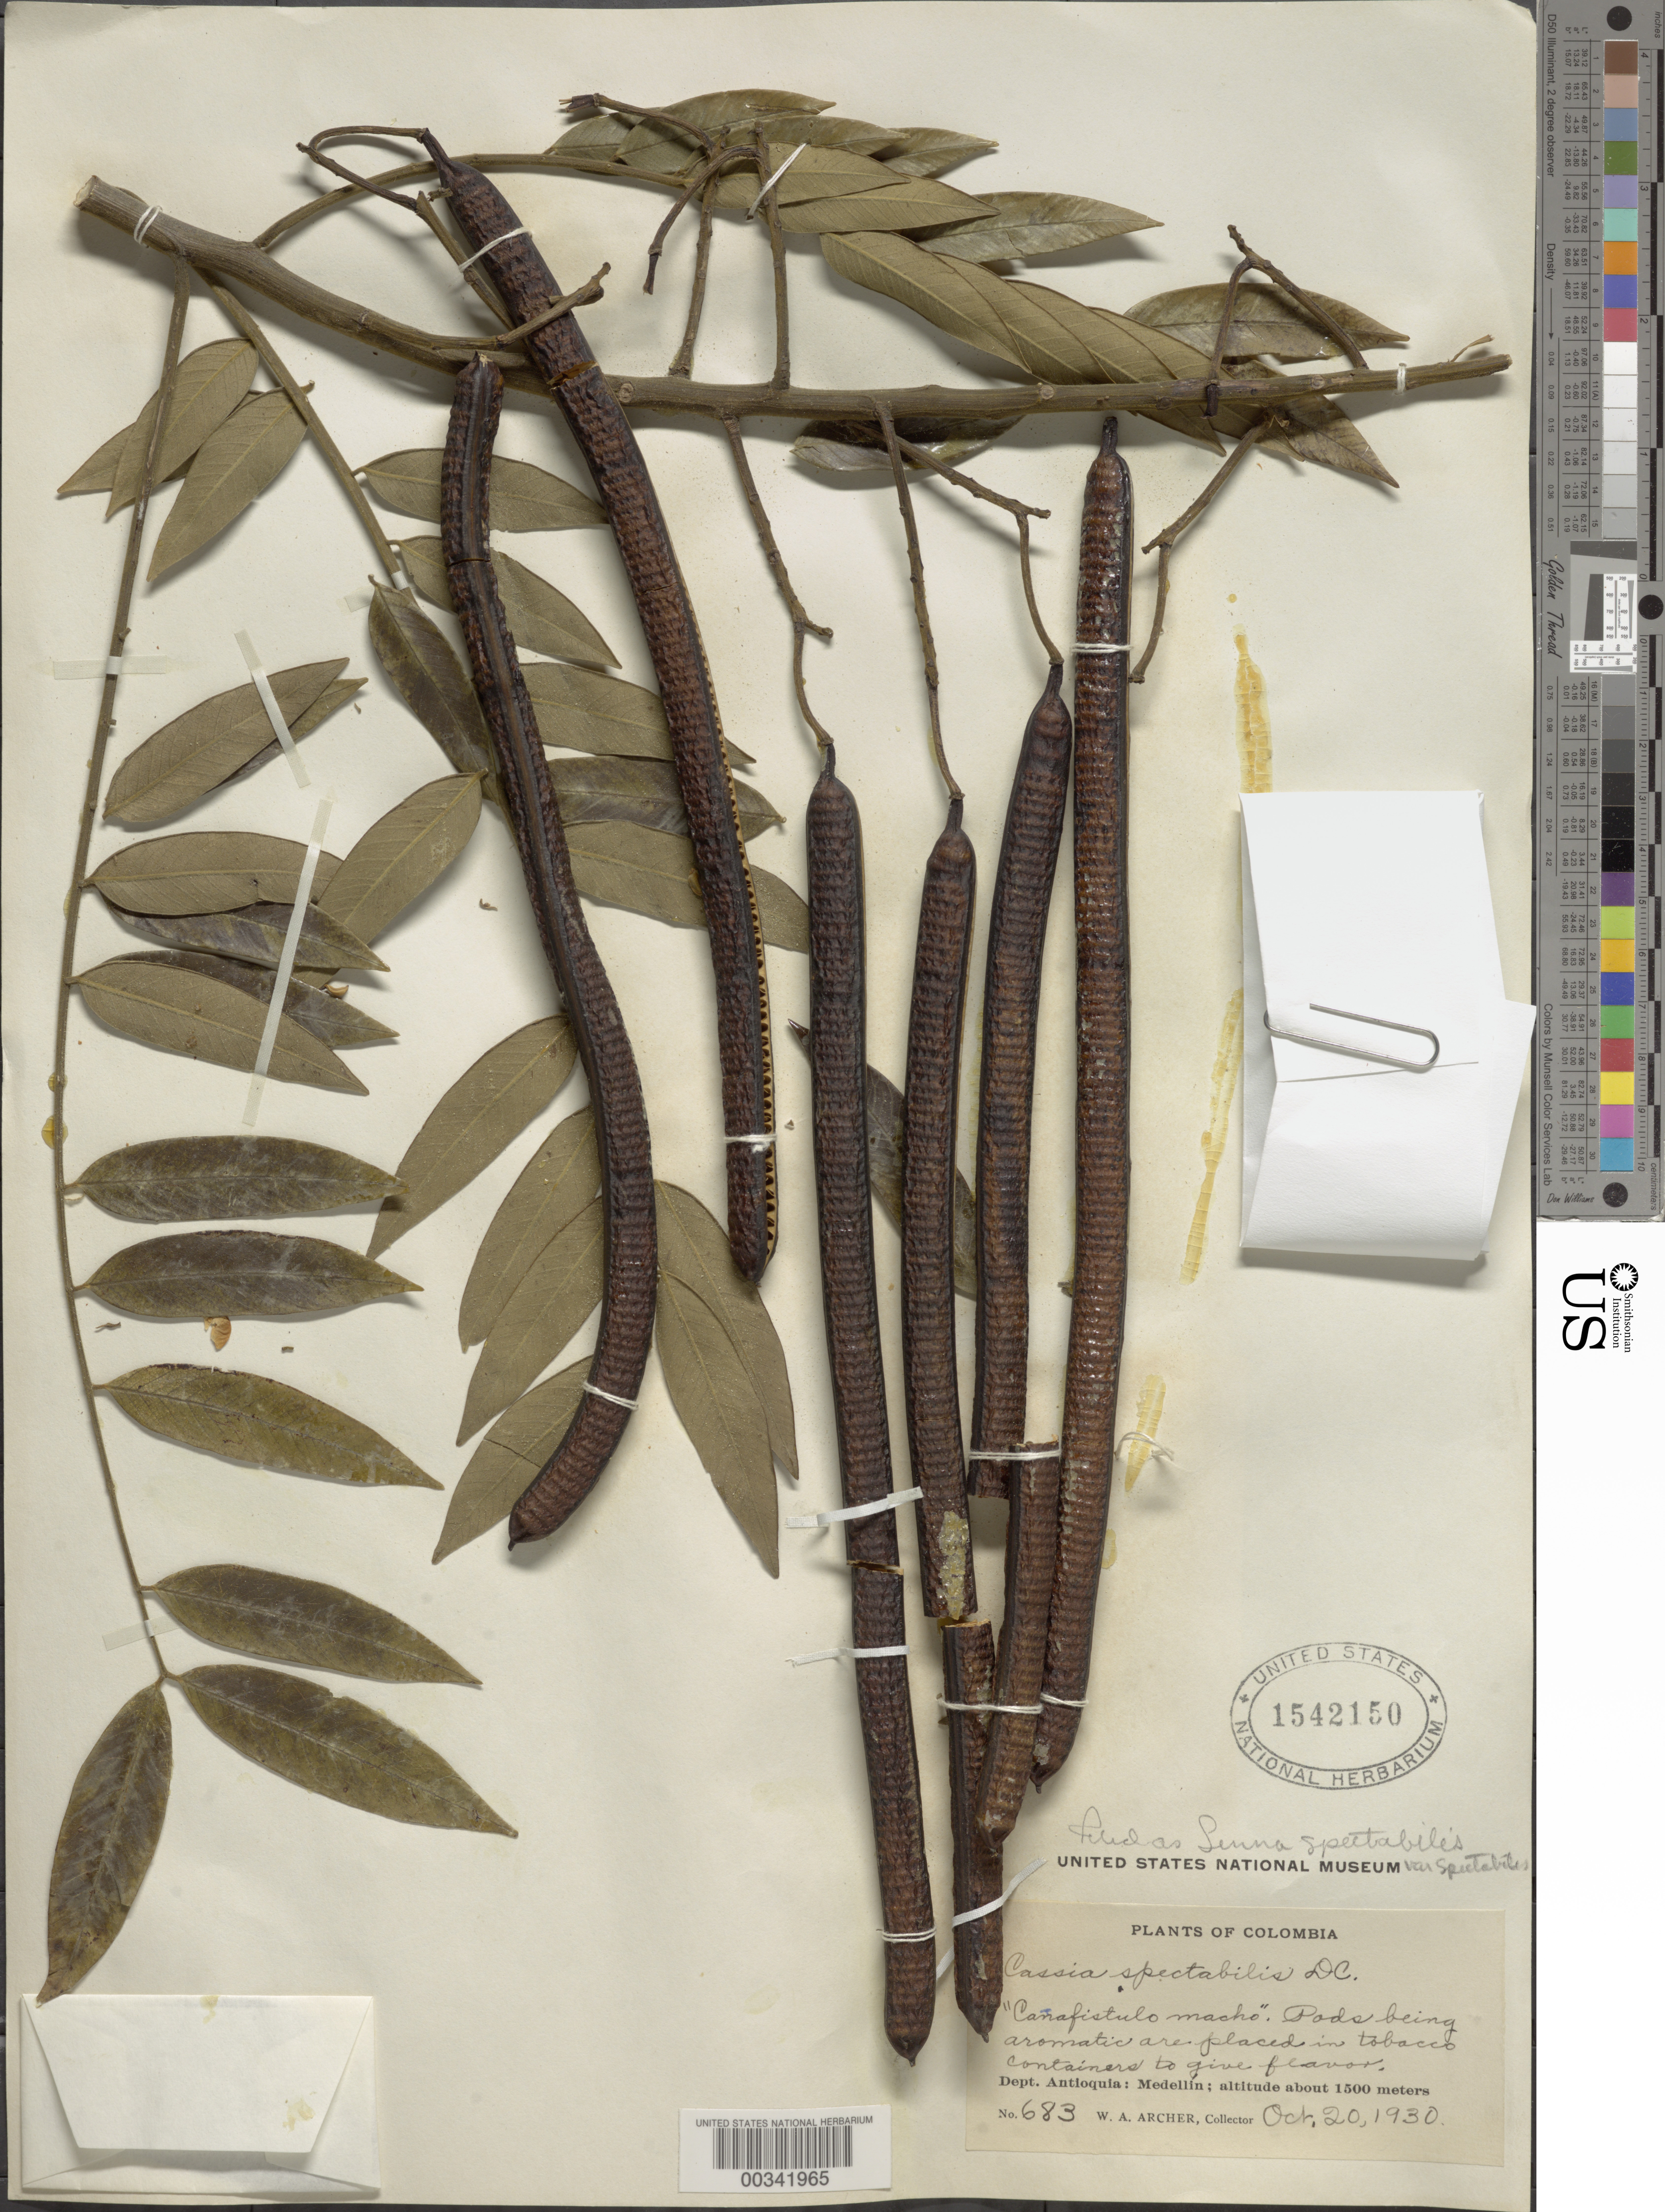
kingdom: Plantae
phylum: Tracheophyta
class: Magnoliopsida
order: Fabales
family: Fabaceae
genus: Senna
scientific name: Senna spectabilis var. spectabilis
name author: (DC.) H.S. Irwin & Barneby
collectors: W. A. Archer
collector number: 683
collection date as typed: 20 Oct 1930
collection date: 1930-10-20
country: Colombia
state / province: Antioquia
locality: Medellin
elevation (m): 1500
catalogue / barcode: US 1542150